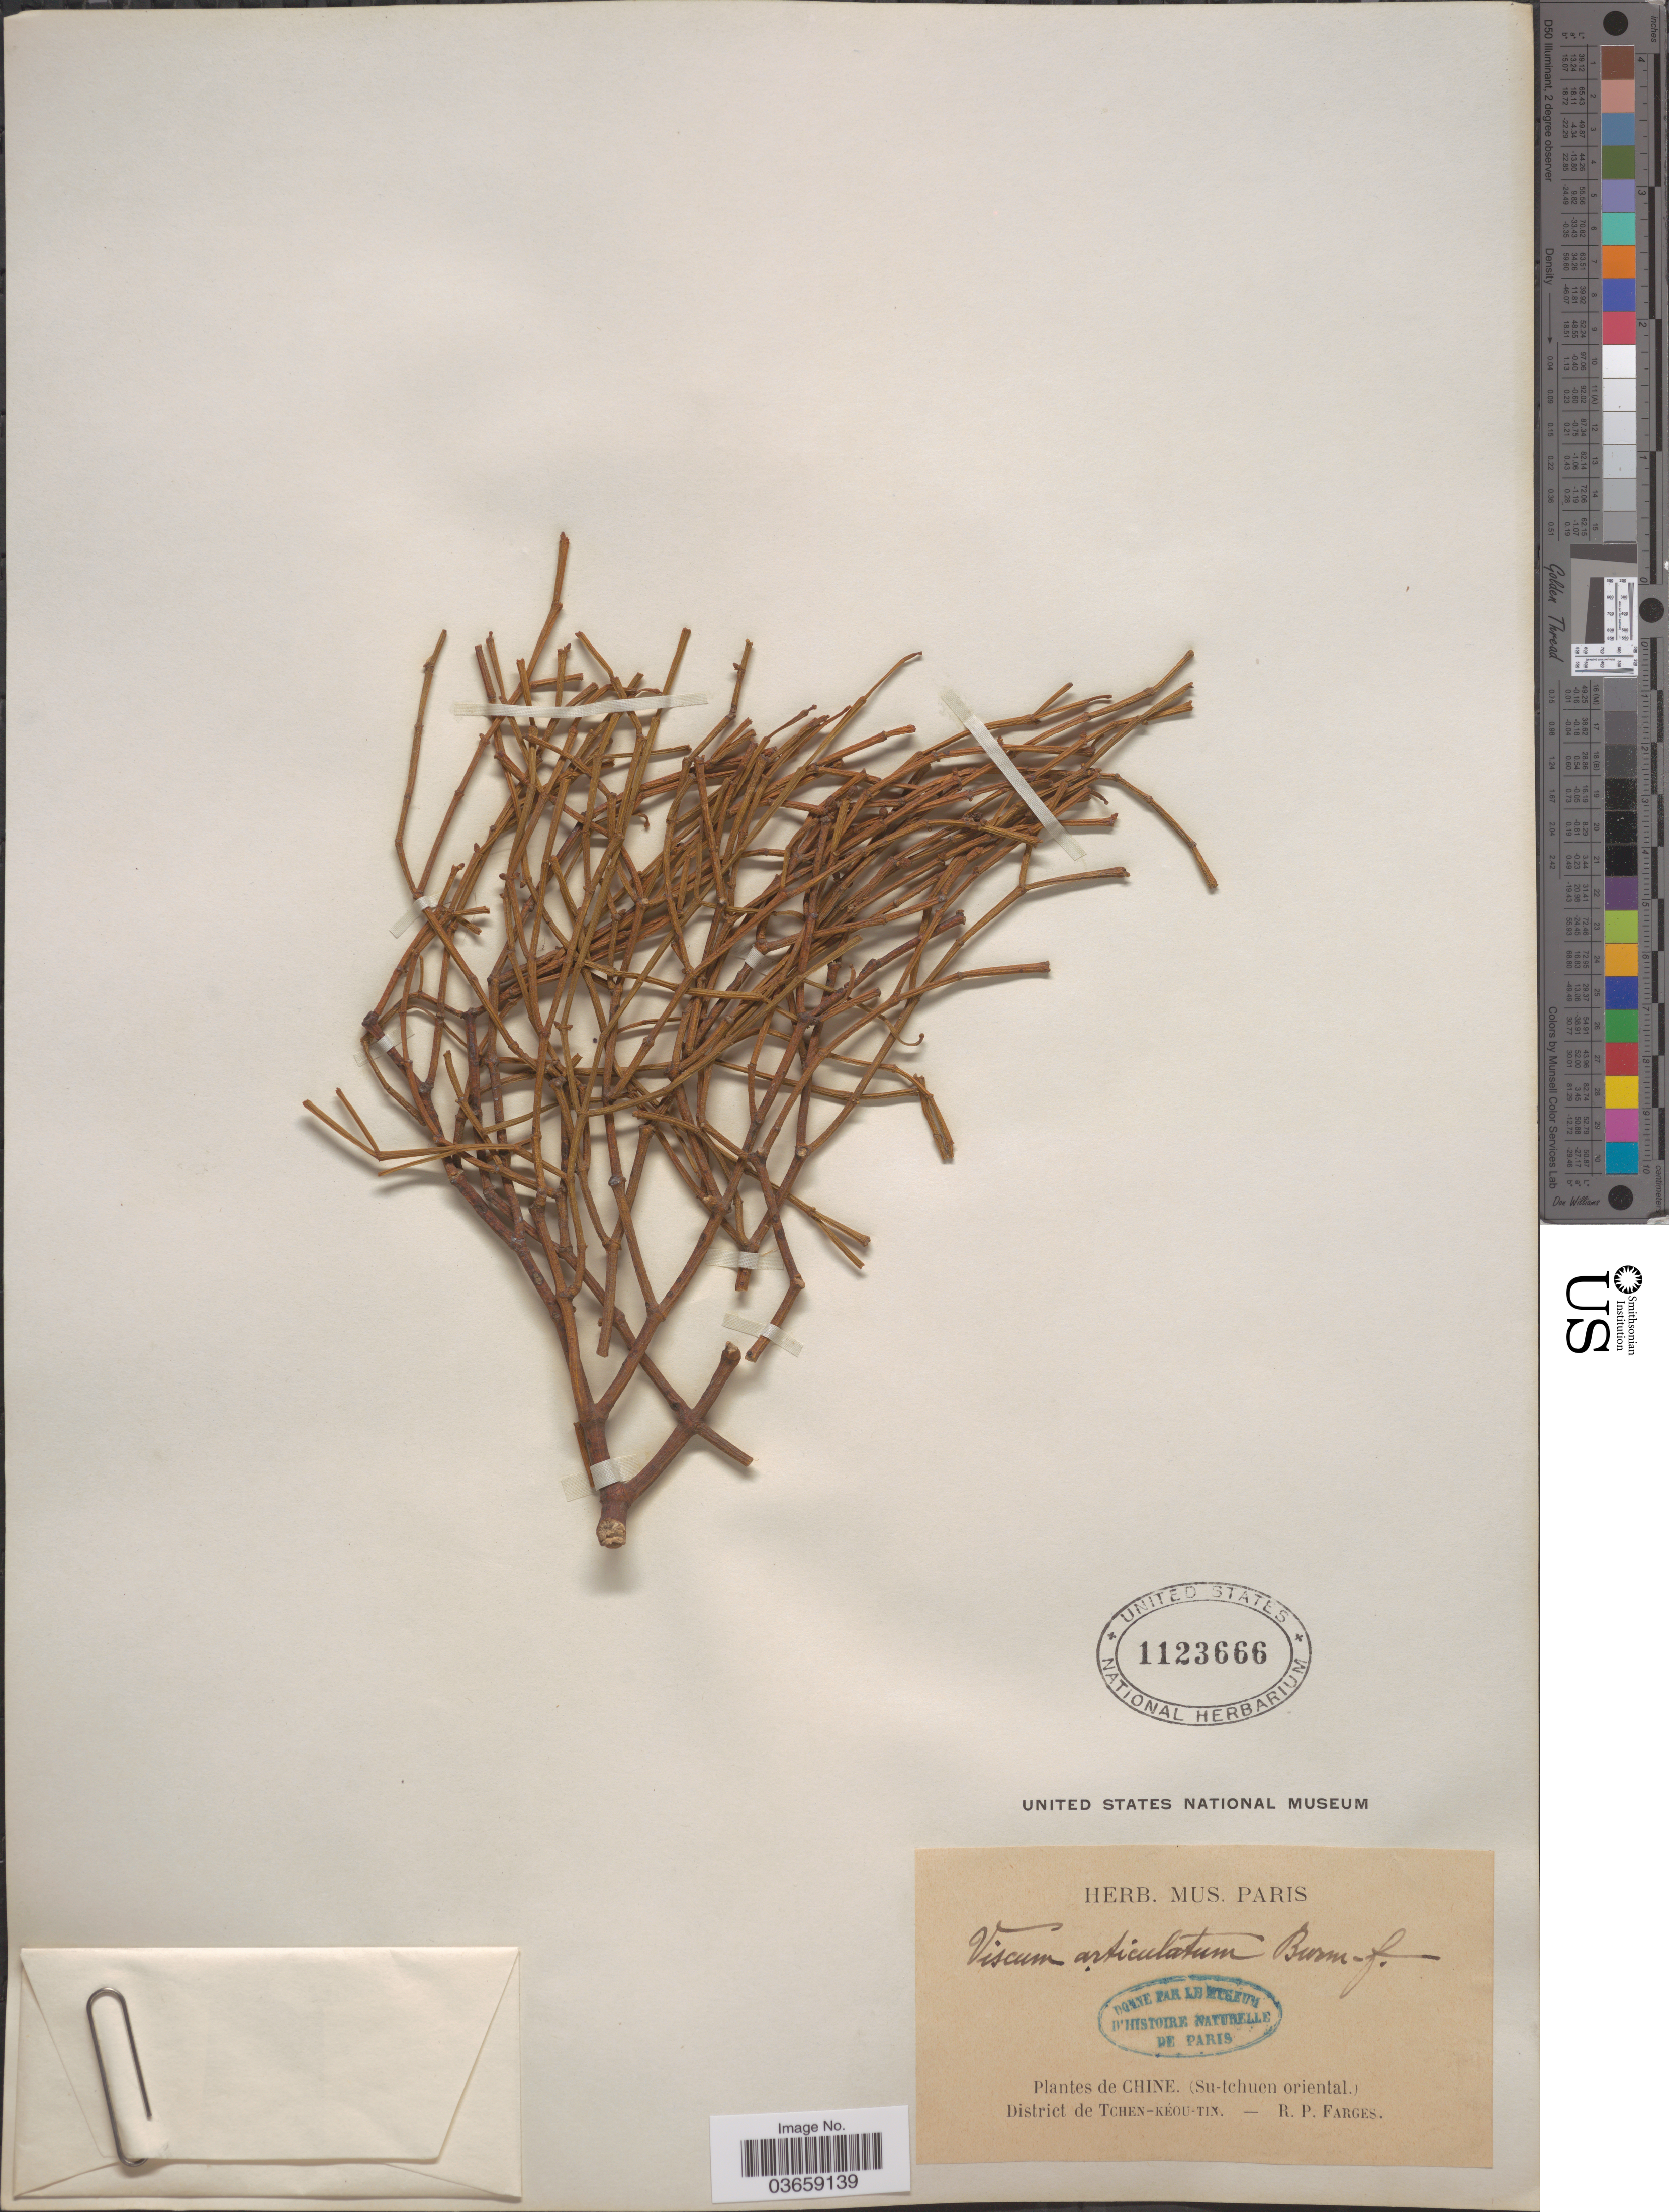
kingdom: Plantae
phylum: Tracheophyta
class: Magnoliopsida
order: Santalales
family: Viscaceae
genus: Viscum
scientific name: Viscum articulatum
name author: Burm. f.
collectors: R. Farges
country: China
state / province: Sichuan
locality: Su-tchuen oriental. District de Tchen-Kéou-Tin.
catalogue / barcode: US 1123666